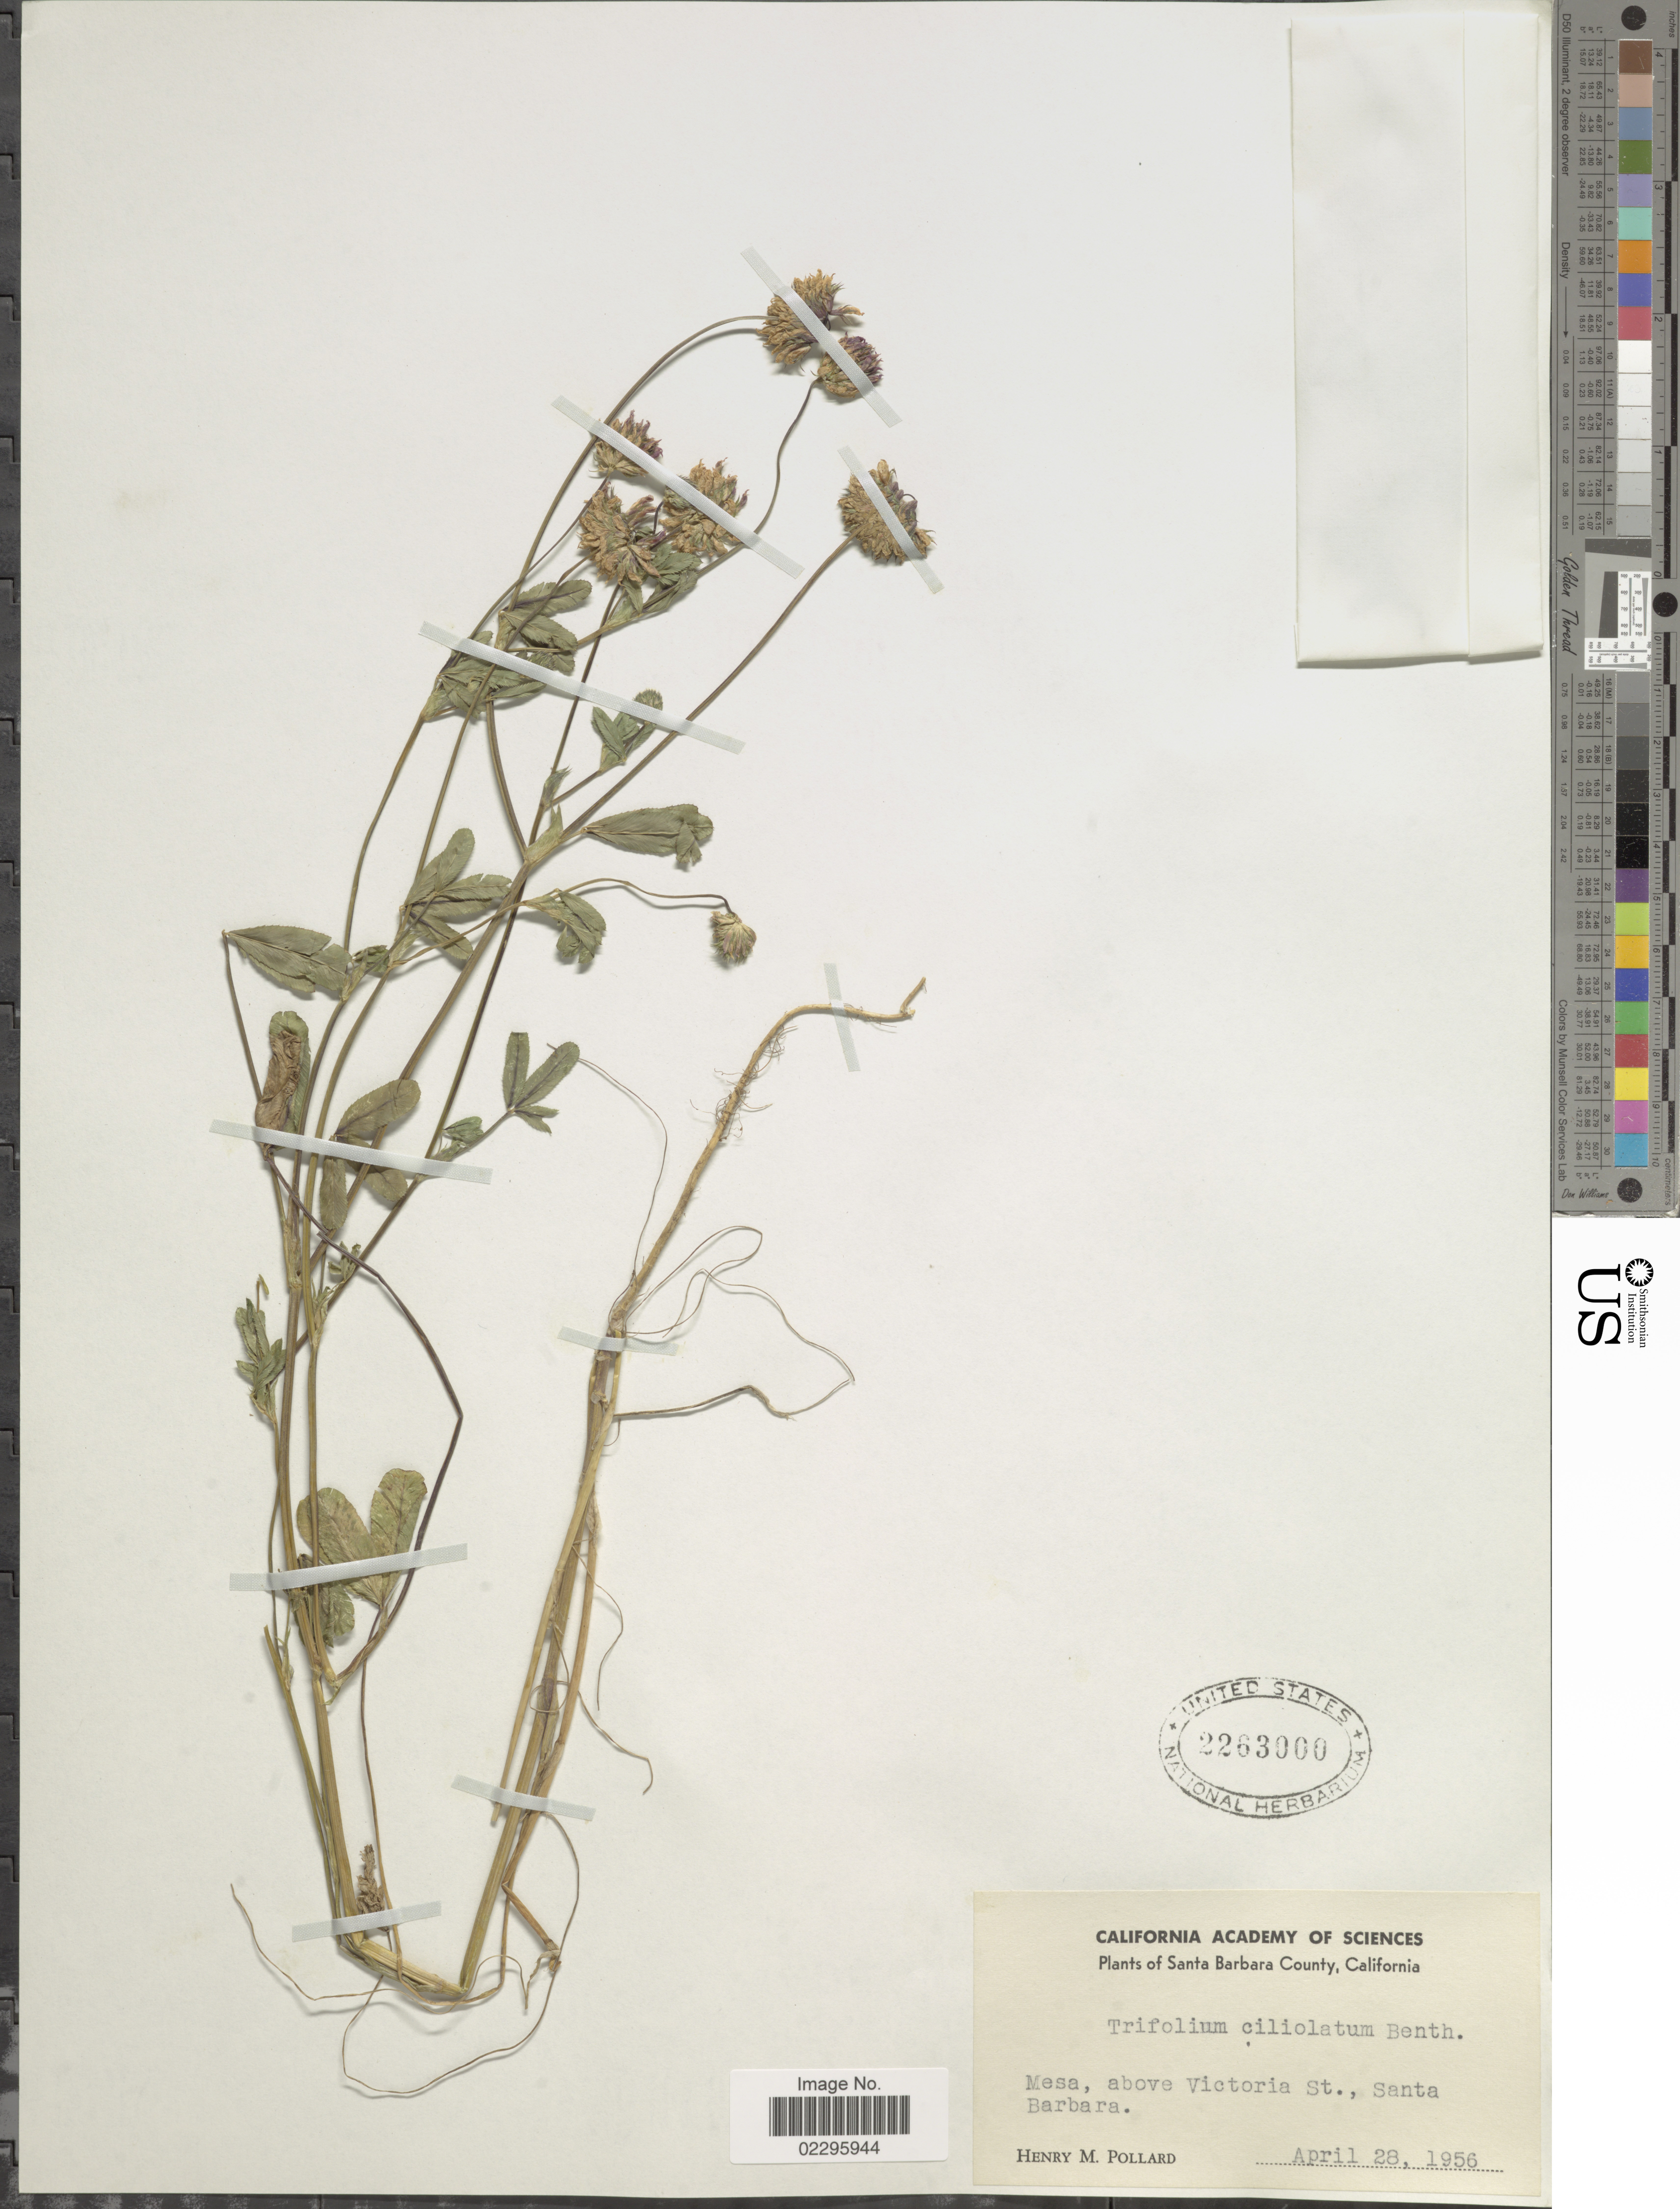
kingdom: Plantae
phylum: Tracheophyta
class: Magnoliopsida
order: Fabales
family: Fabaceae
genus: Trifolium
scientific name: Trifolium ciliolatum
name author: Benth.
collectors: H. M. Pollard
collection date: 1956-04-28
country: United States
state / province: California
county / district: Santa Barbara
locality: Santa Barbara County, Mesa, above Victoria St., Santa Barbara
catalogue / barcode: US 2263000